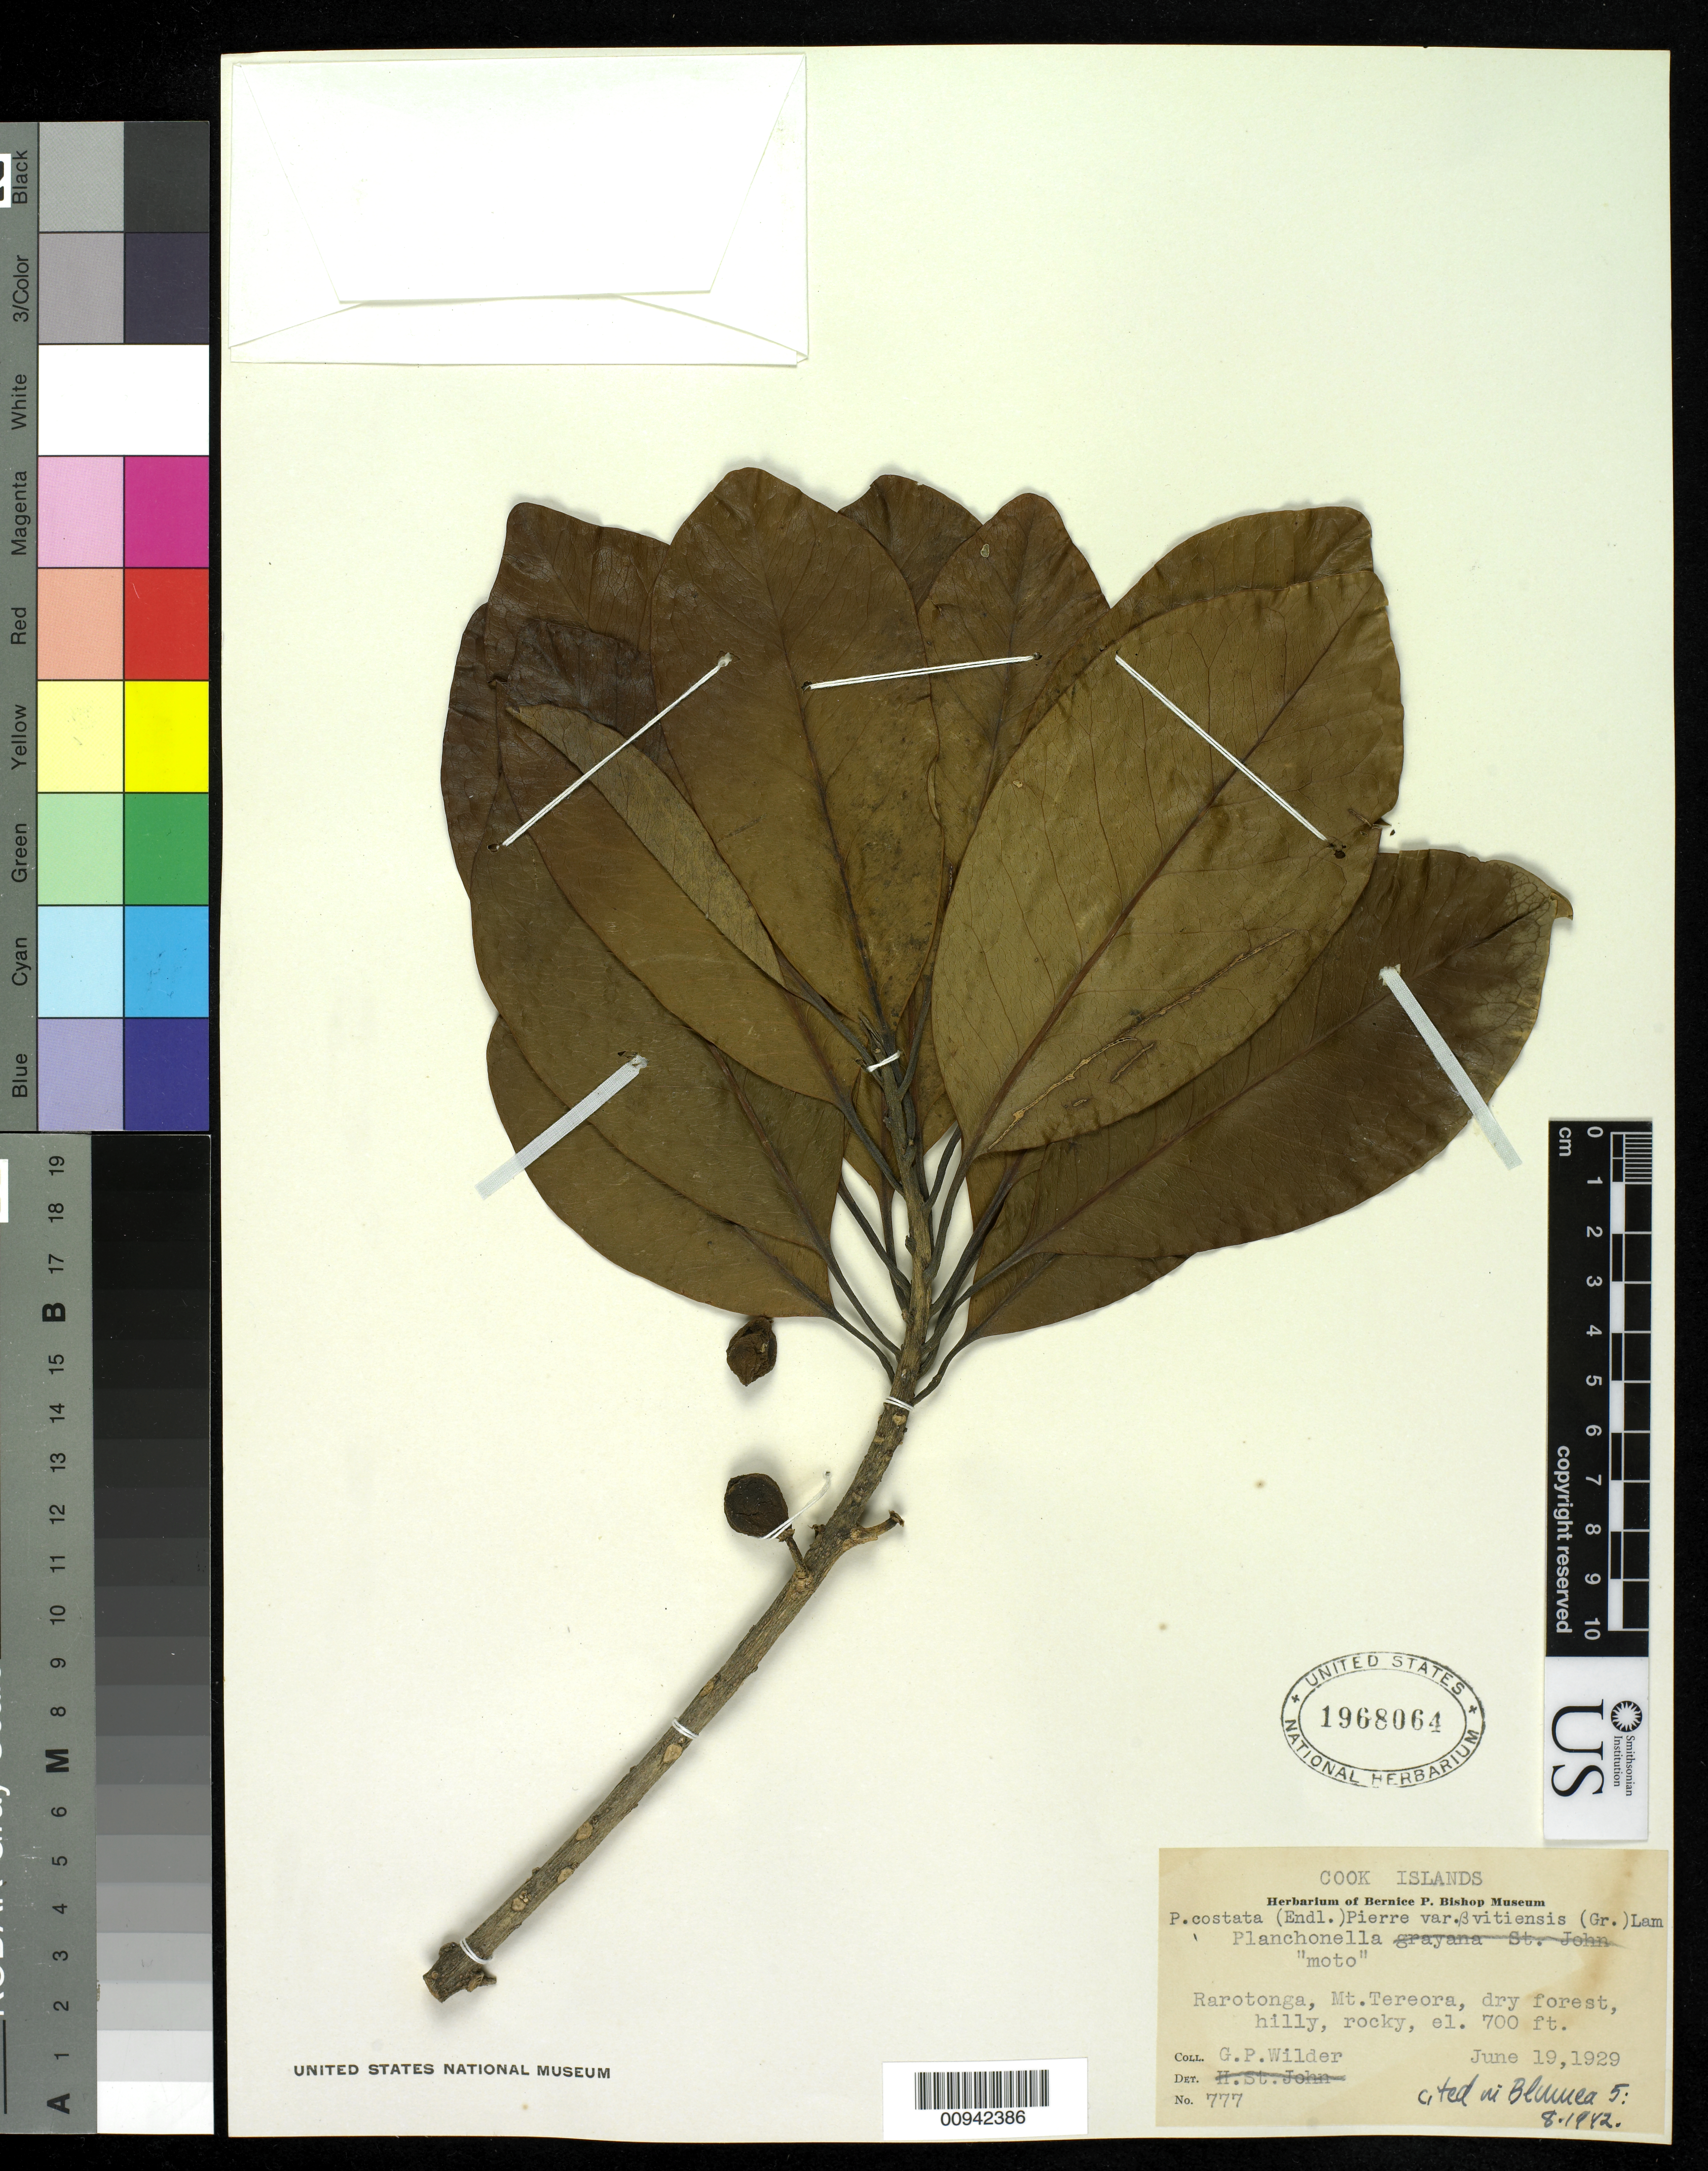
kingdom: Plantae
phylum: Tracheophyta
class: Magnoliopsida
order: Ericales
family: Sapotaceae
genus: Planchonella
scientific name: Planchonella costata var. vitiensis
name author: (A. Gray) H.J. Lam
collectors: G. Wilder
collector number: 777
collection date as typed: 19 Jun 1929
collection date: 1929-06-19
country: Cook Islands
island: Rarotonga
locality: Mt. Tereora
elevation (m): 213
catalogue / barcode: US 1968064